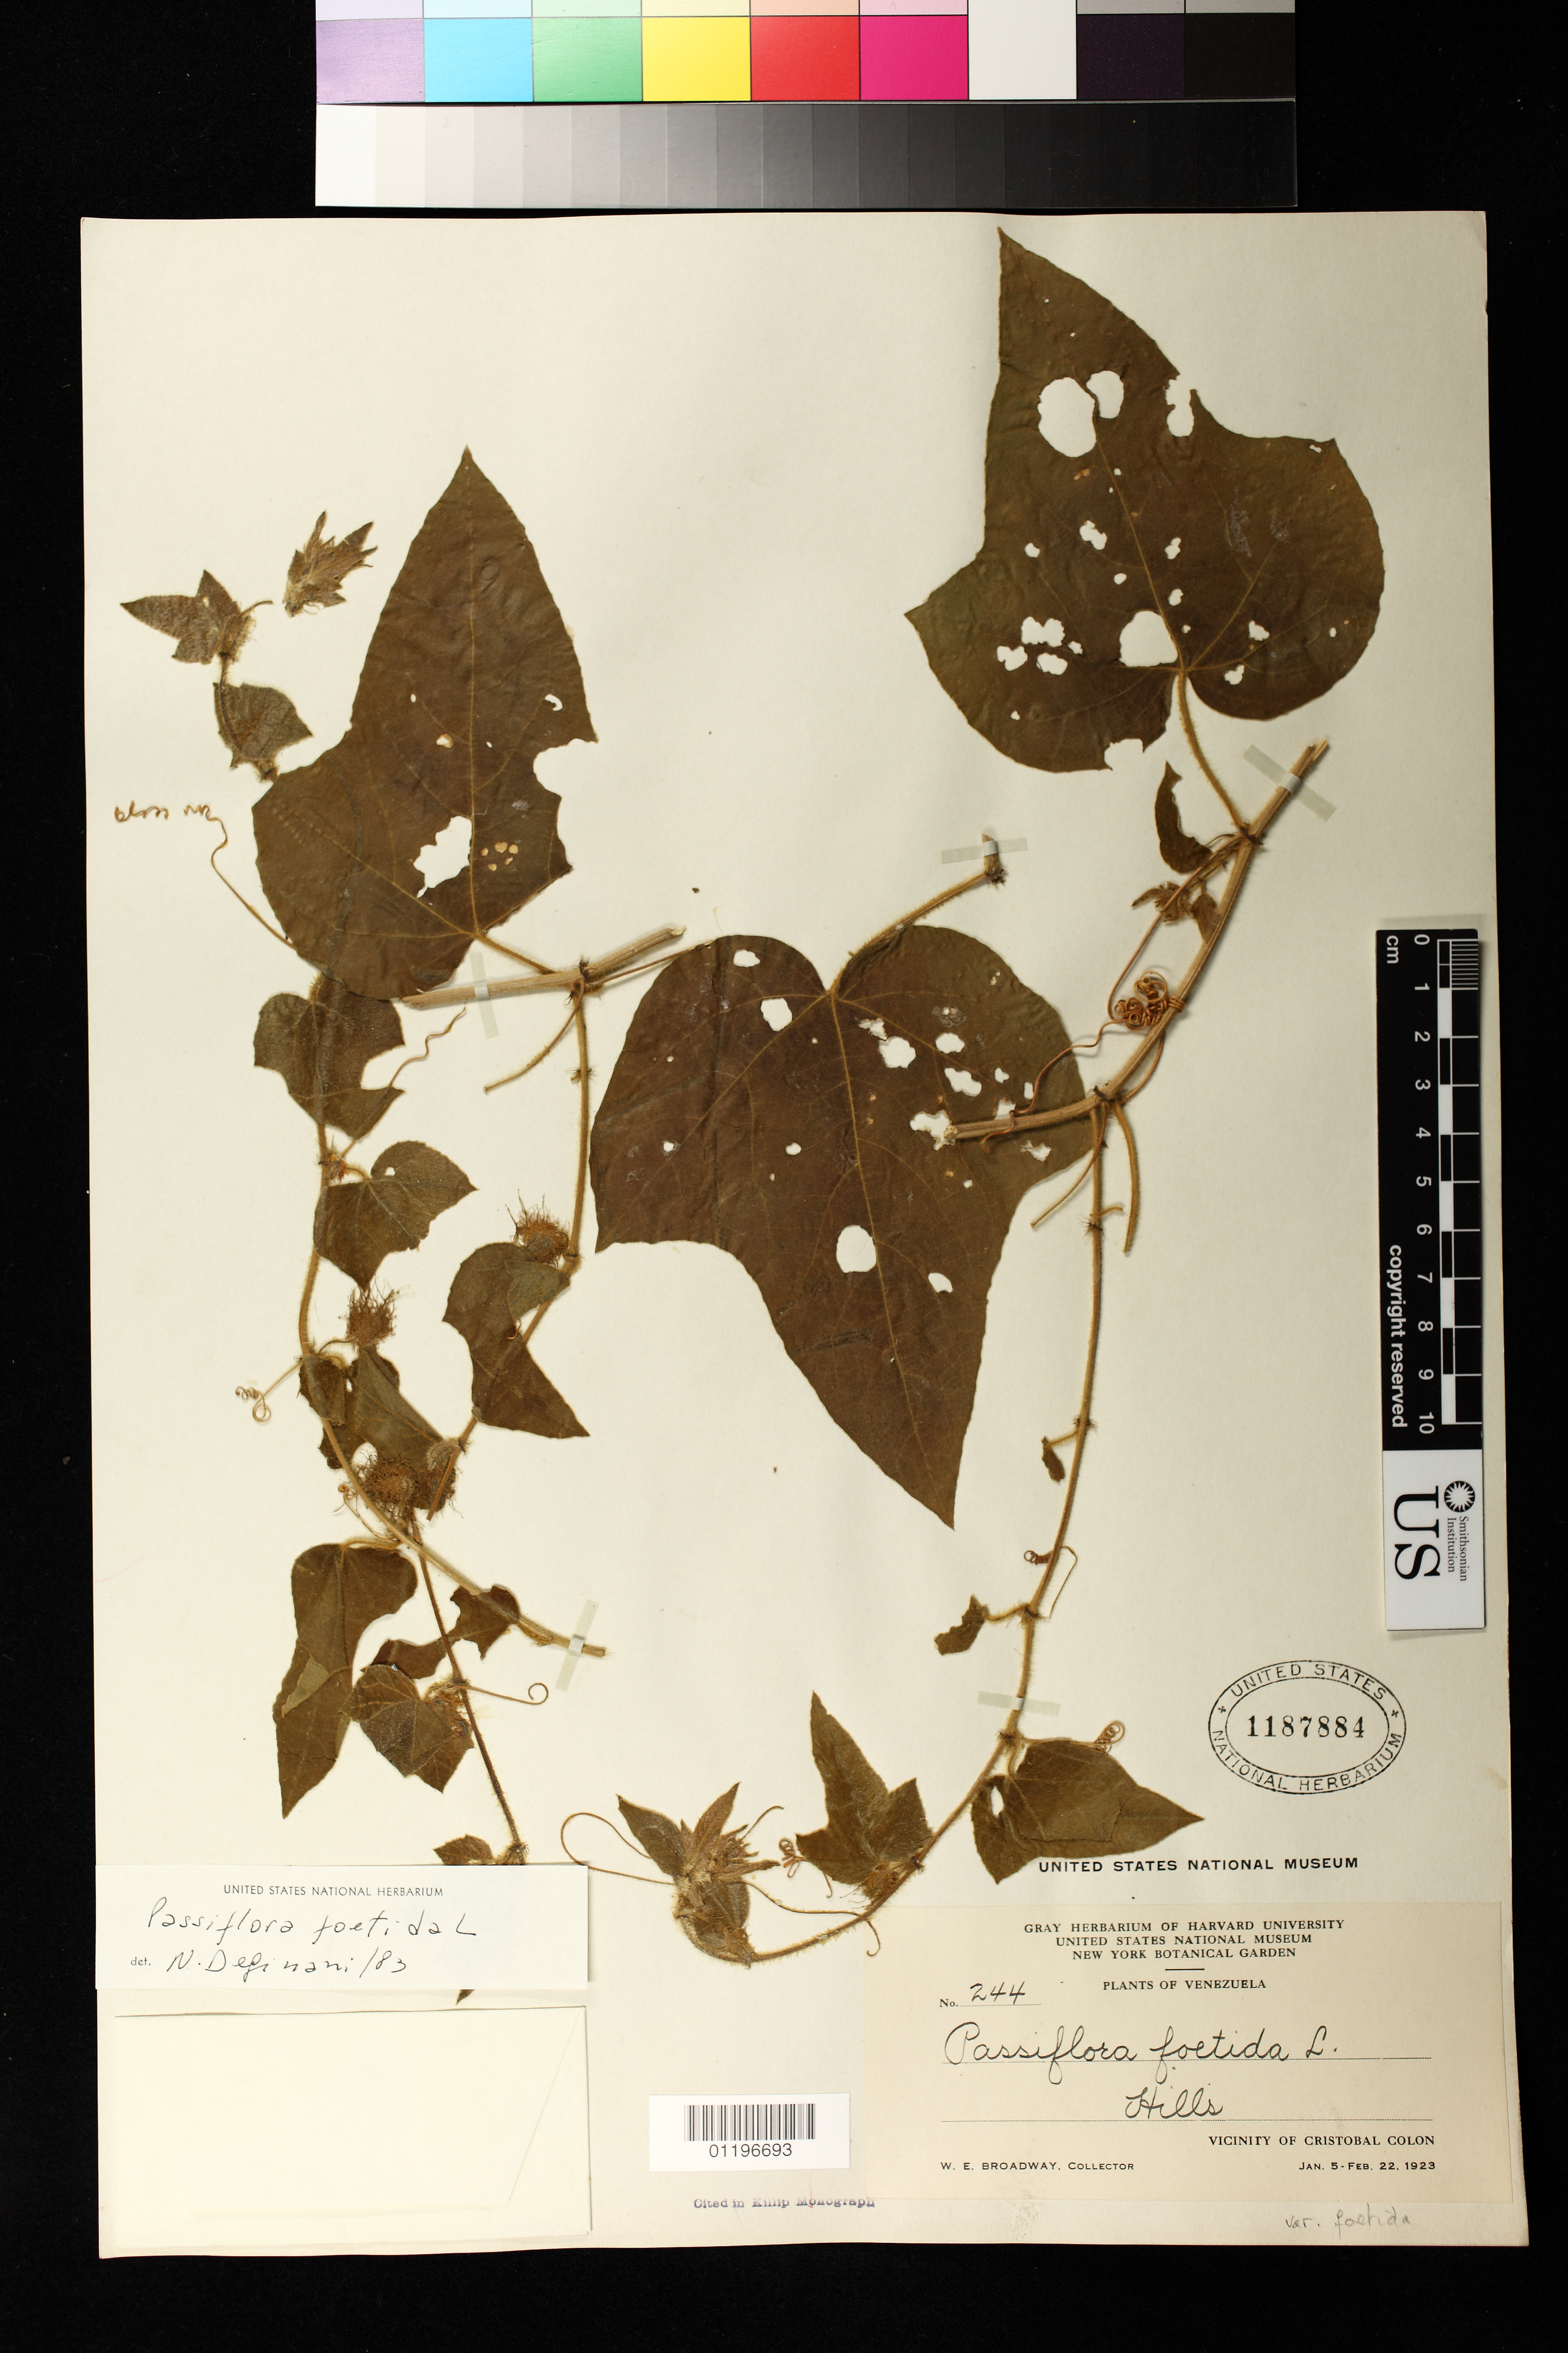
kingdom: Plantae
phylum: Tracheophyta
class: Magnoliopsida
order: Malpighiales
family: Passifloraceae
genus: Passiflora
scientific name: Passiflora foetida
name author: L.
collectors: W. E. Broadway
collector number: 244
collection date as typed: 05 Jan 1923 to 22 Feb 1923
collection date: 1923-01-05/1923-02-22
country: Venezuela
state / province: Sucre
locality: Vicinity of Cristobal Colon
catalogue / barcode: US 1187884